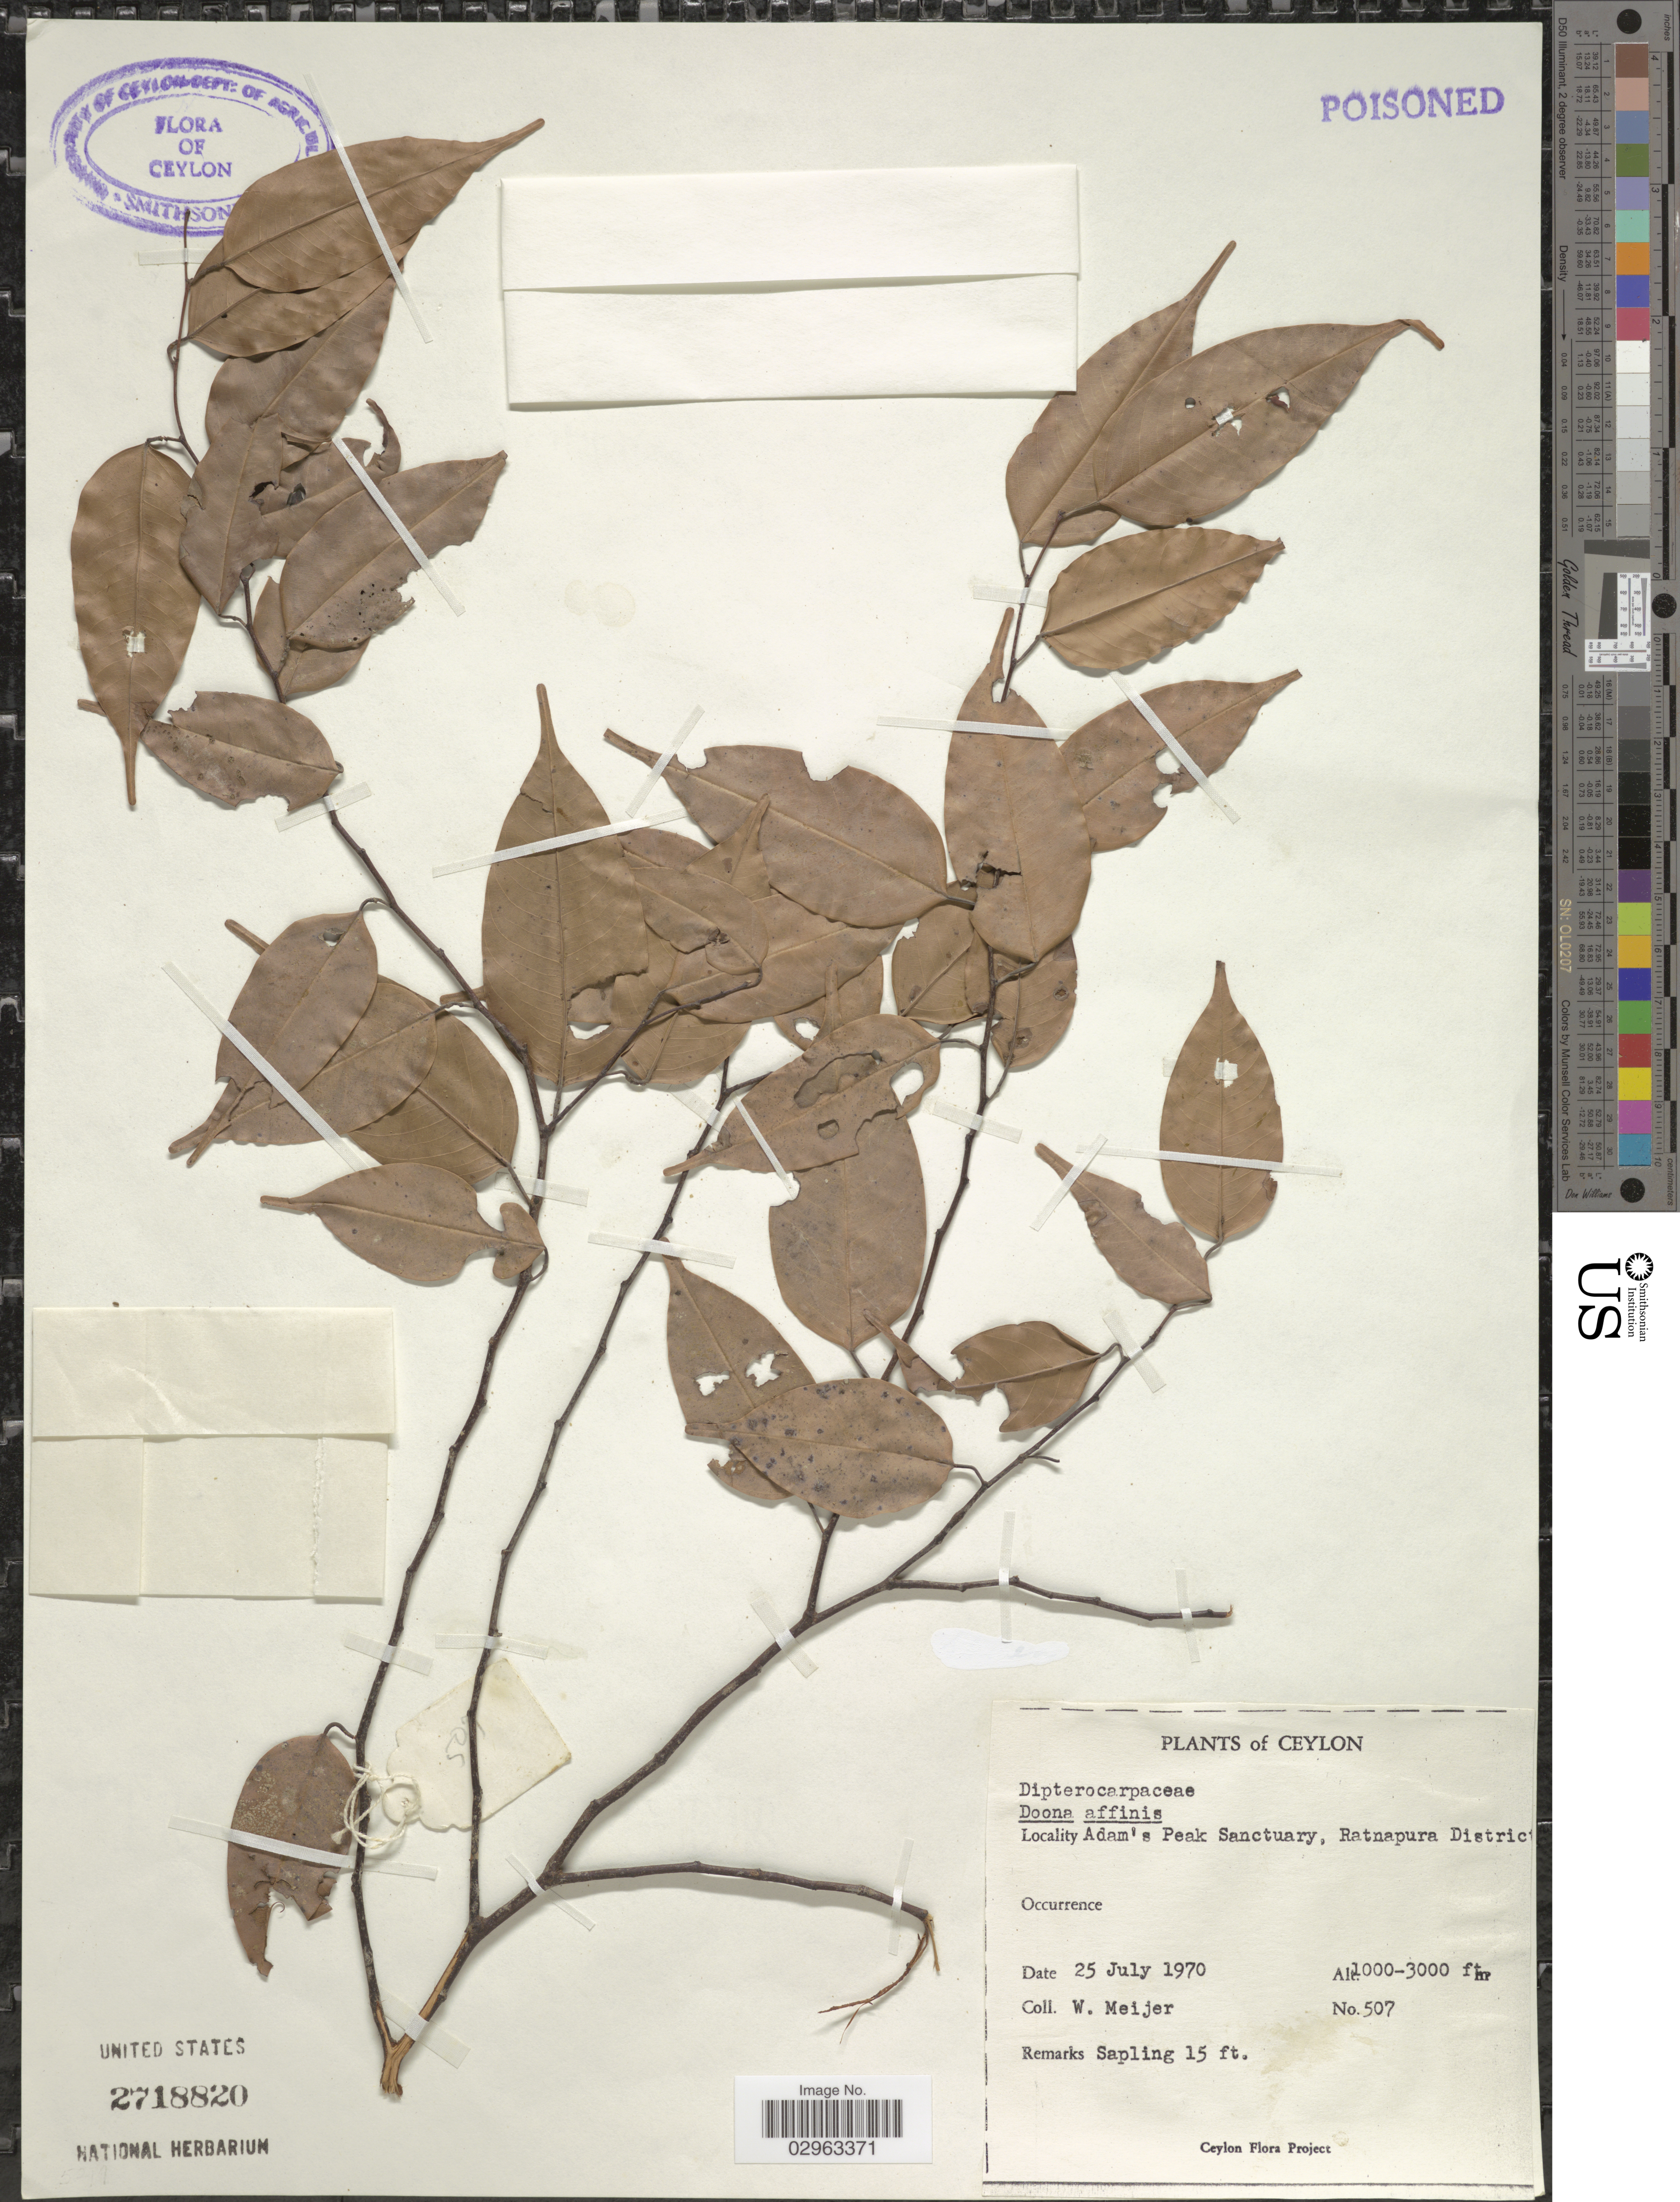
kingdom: Plantae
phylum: Tracheophyta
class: Magnoliopsida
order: Malvales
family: Dipterocarpaceae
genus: Doona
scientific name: Doona affinis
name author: Thwaites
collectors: W. Meijer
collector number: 507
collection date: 1970-07-25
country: Sri Lanka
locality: Ceylon, Adam's Peak Sanctuary, Ratnapura District.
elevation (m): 305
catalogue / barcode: US 2718820